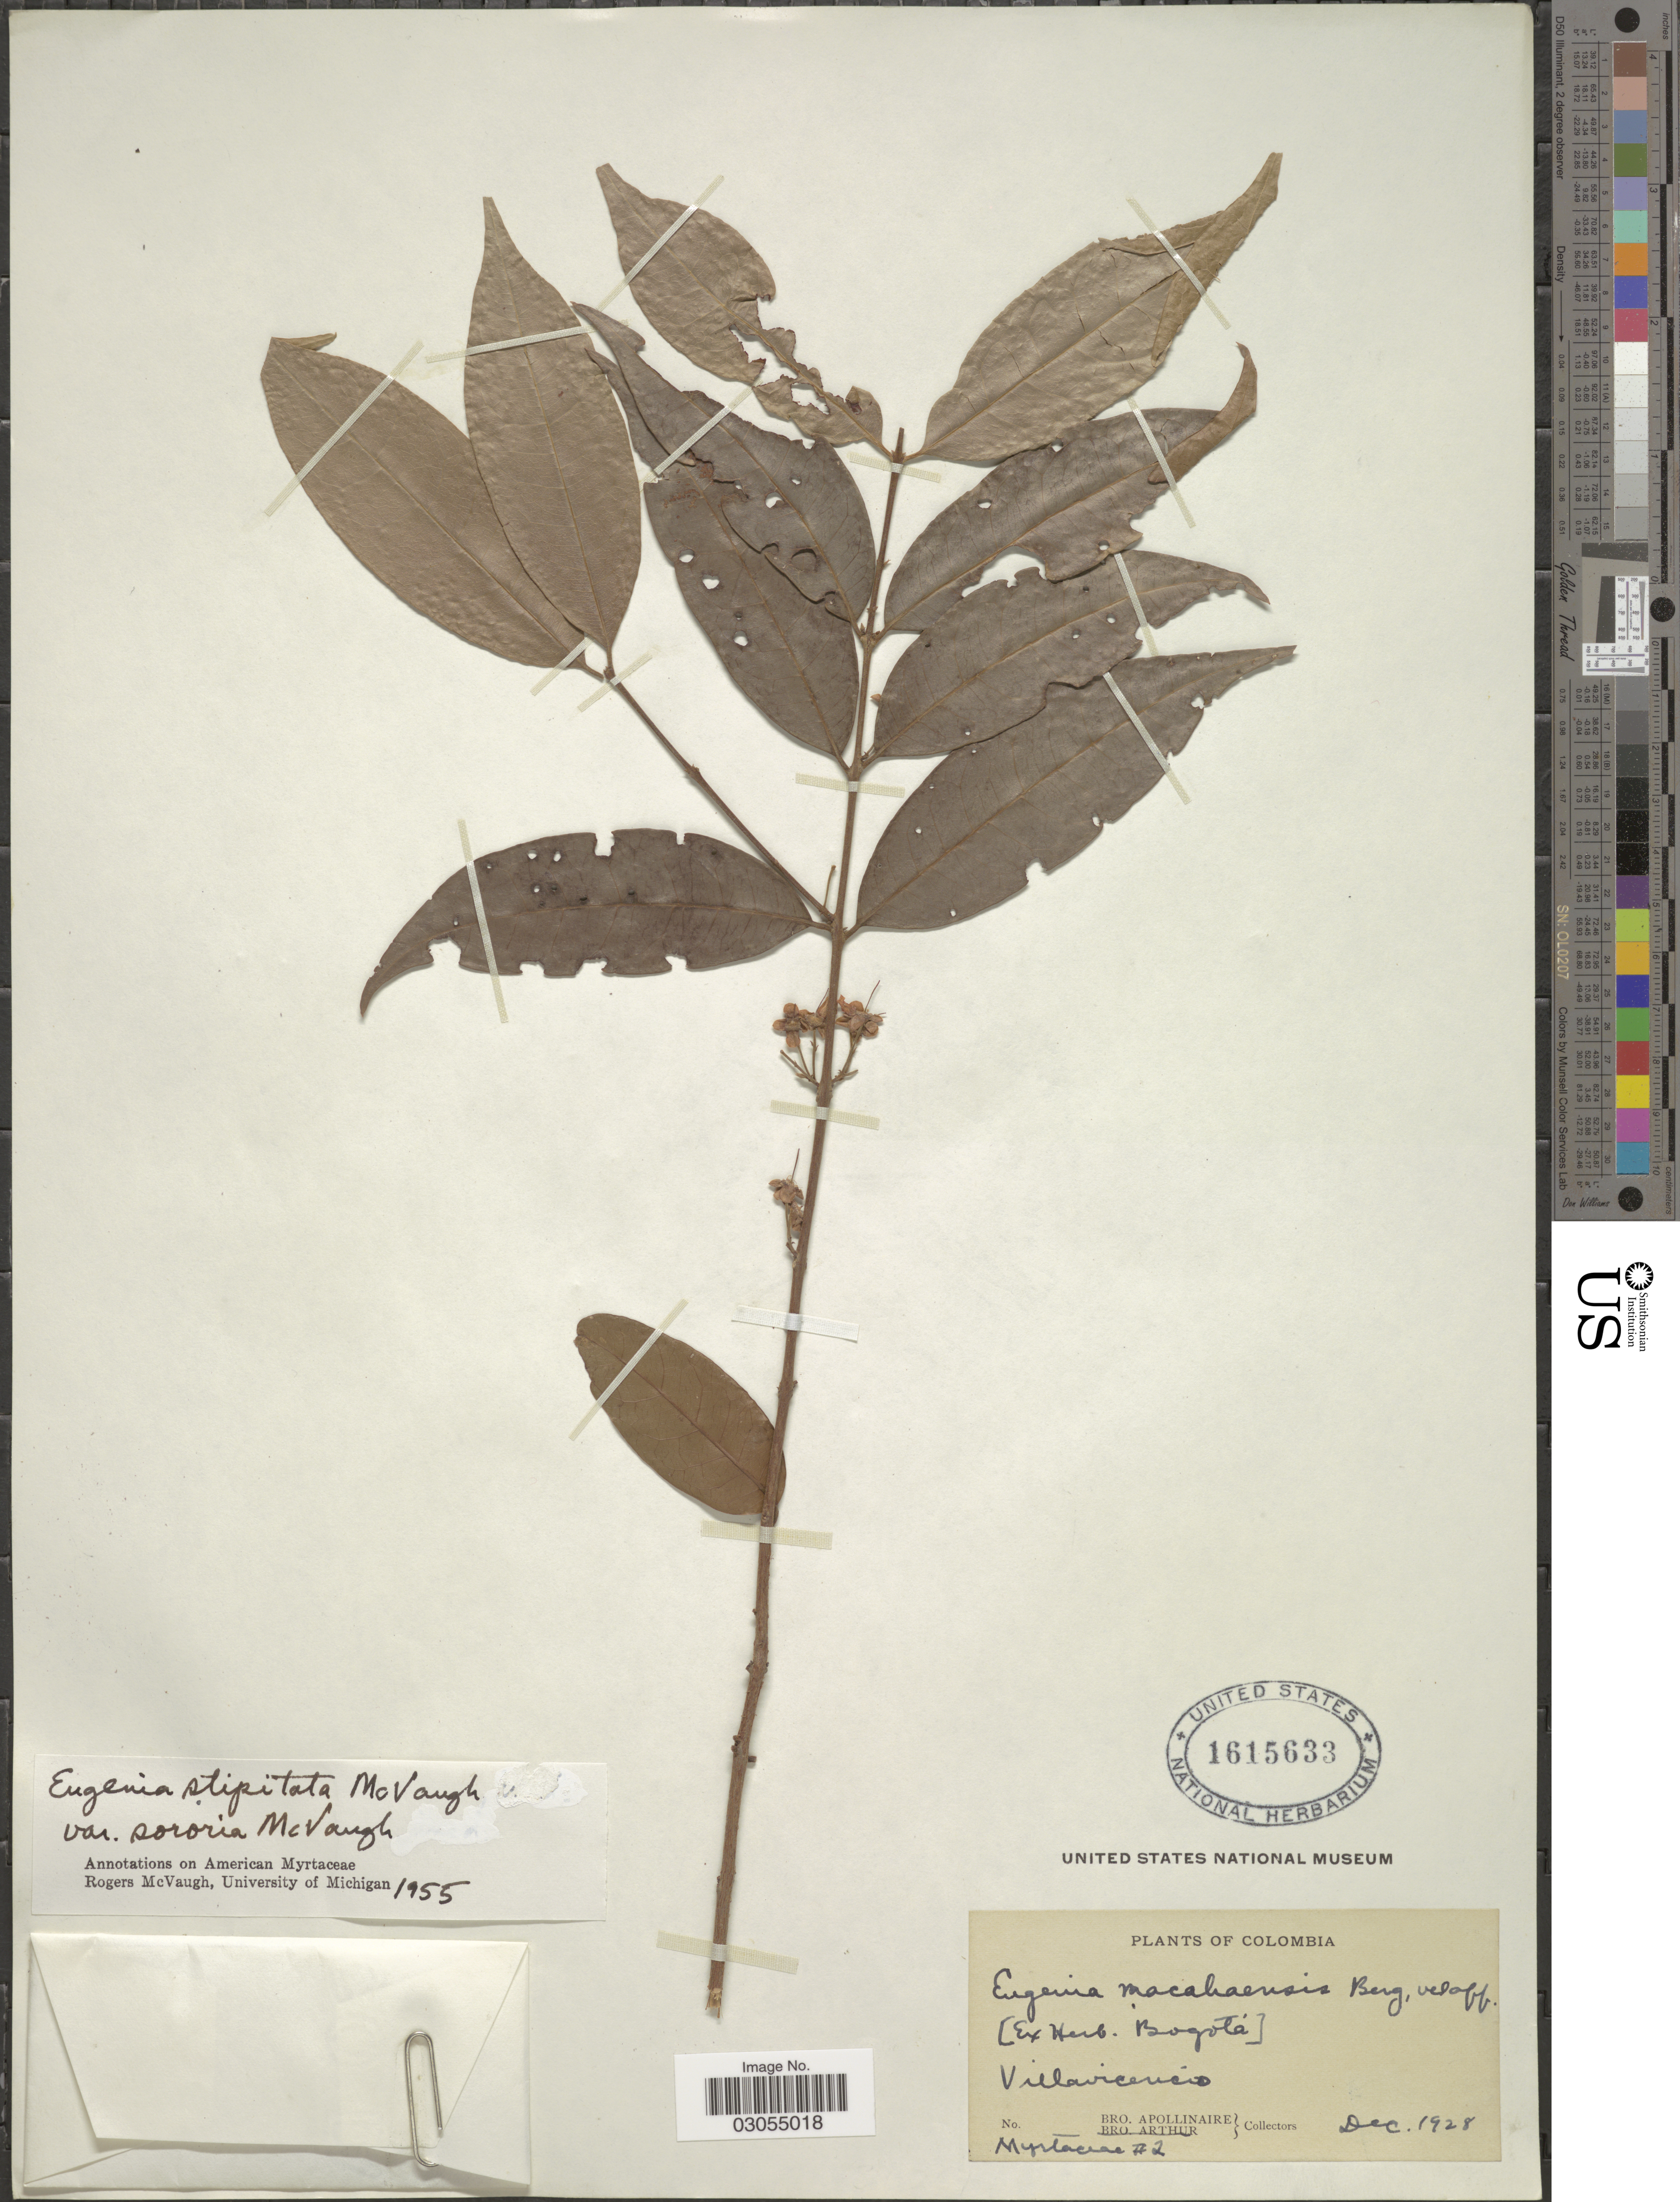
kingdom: Plantae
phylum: Tracheophyta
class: Magnoliopsida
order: Myrtales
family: Myrtaceae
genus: Eugenia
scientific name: Eugenia stipitata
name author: McVaugh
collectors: Bro. Apollinaire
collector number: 2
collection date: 1928-12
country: Colombia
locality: Villavicencio.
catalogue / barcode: US 1615633